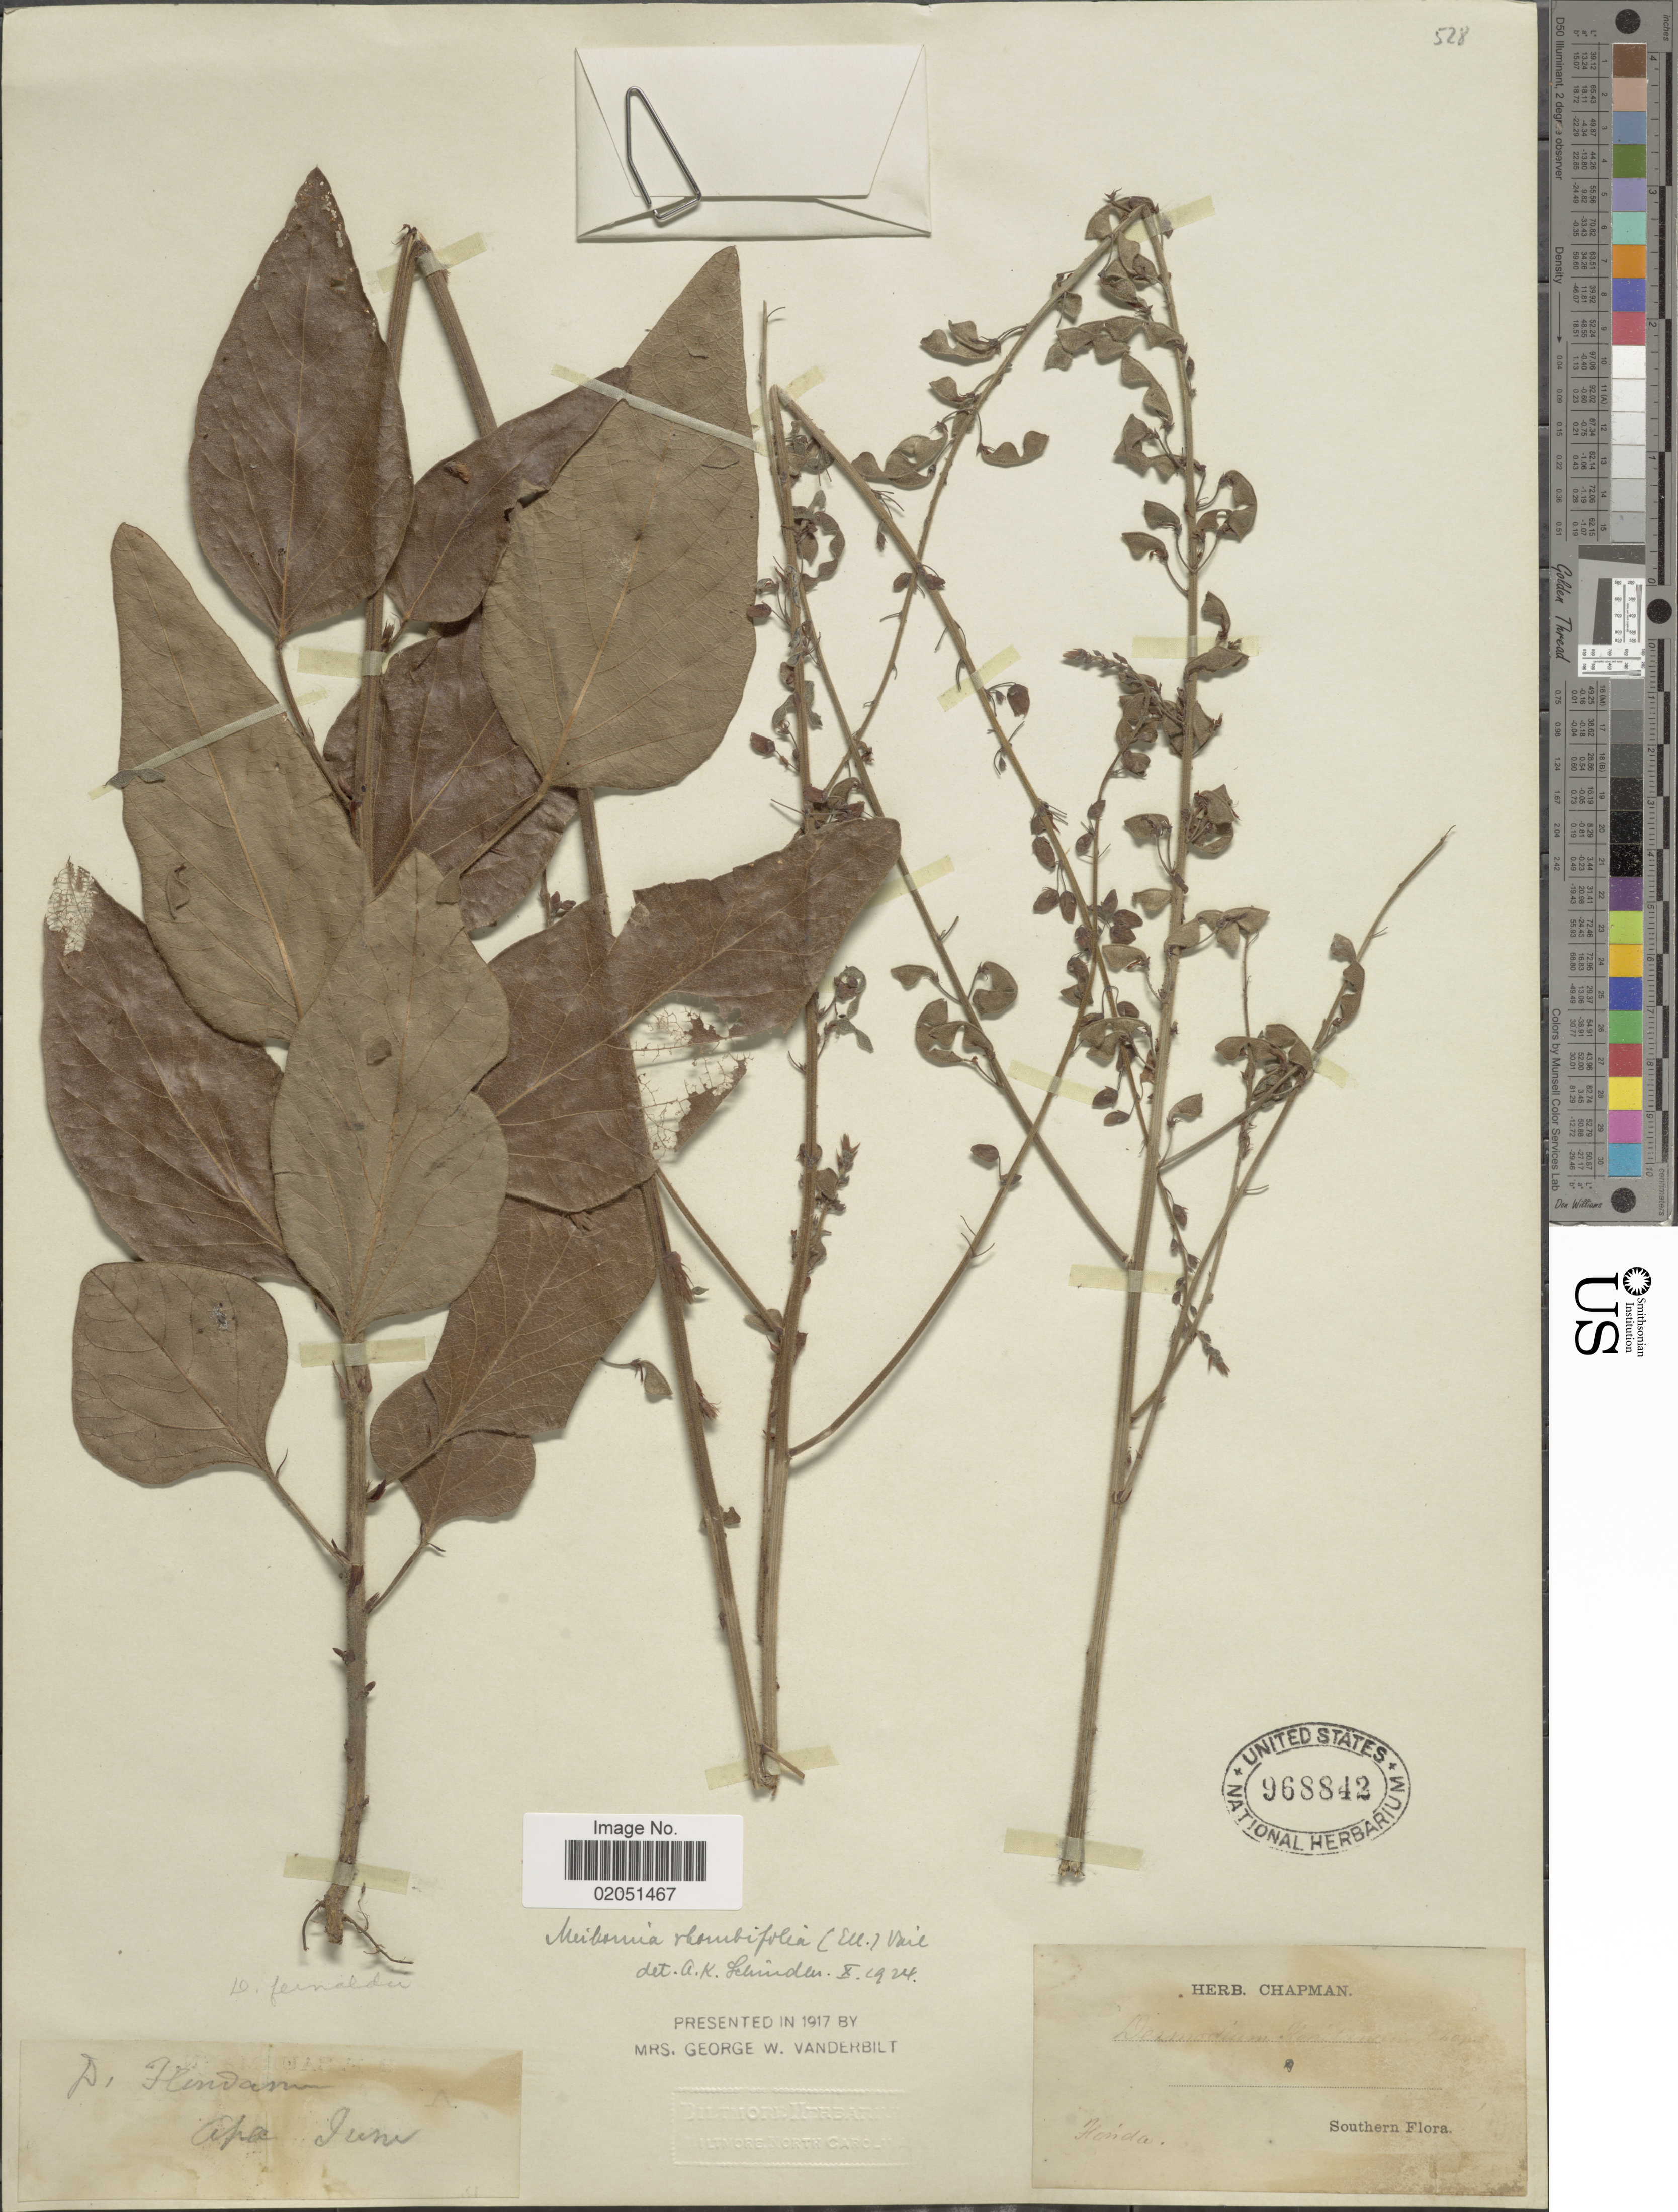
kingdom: Plantae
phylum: Tracheophyta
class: Magnoliopsida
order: Fabales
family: Fabaceae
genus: Desmodium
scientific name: Desmodium rhombifolium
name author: (Elliott) DC.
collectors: ex herb. Chapman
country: United States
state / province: Florida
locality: Southern Flora.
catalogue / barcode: US 968842